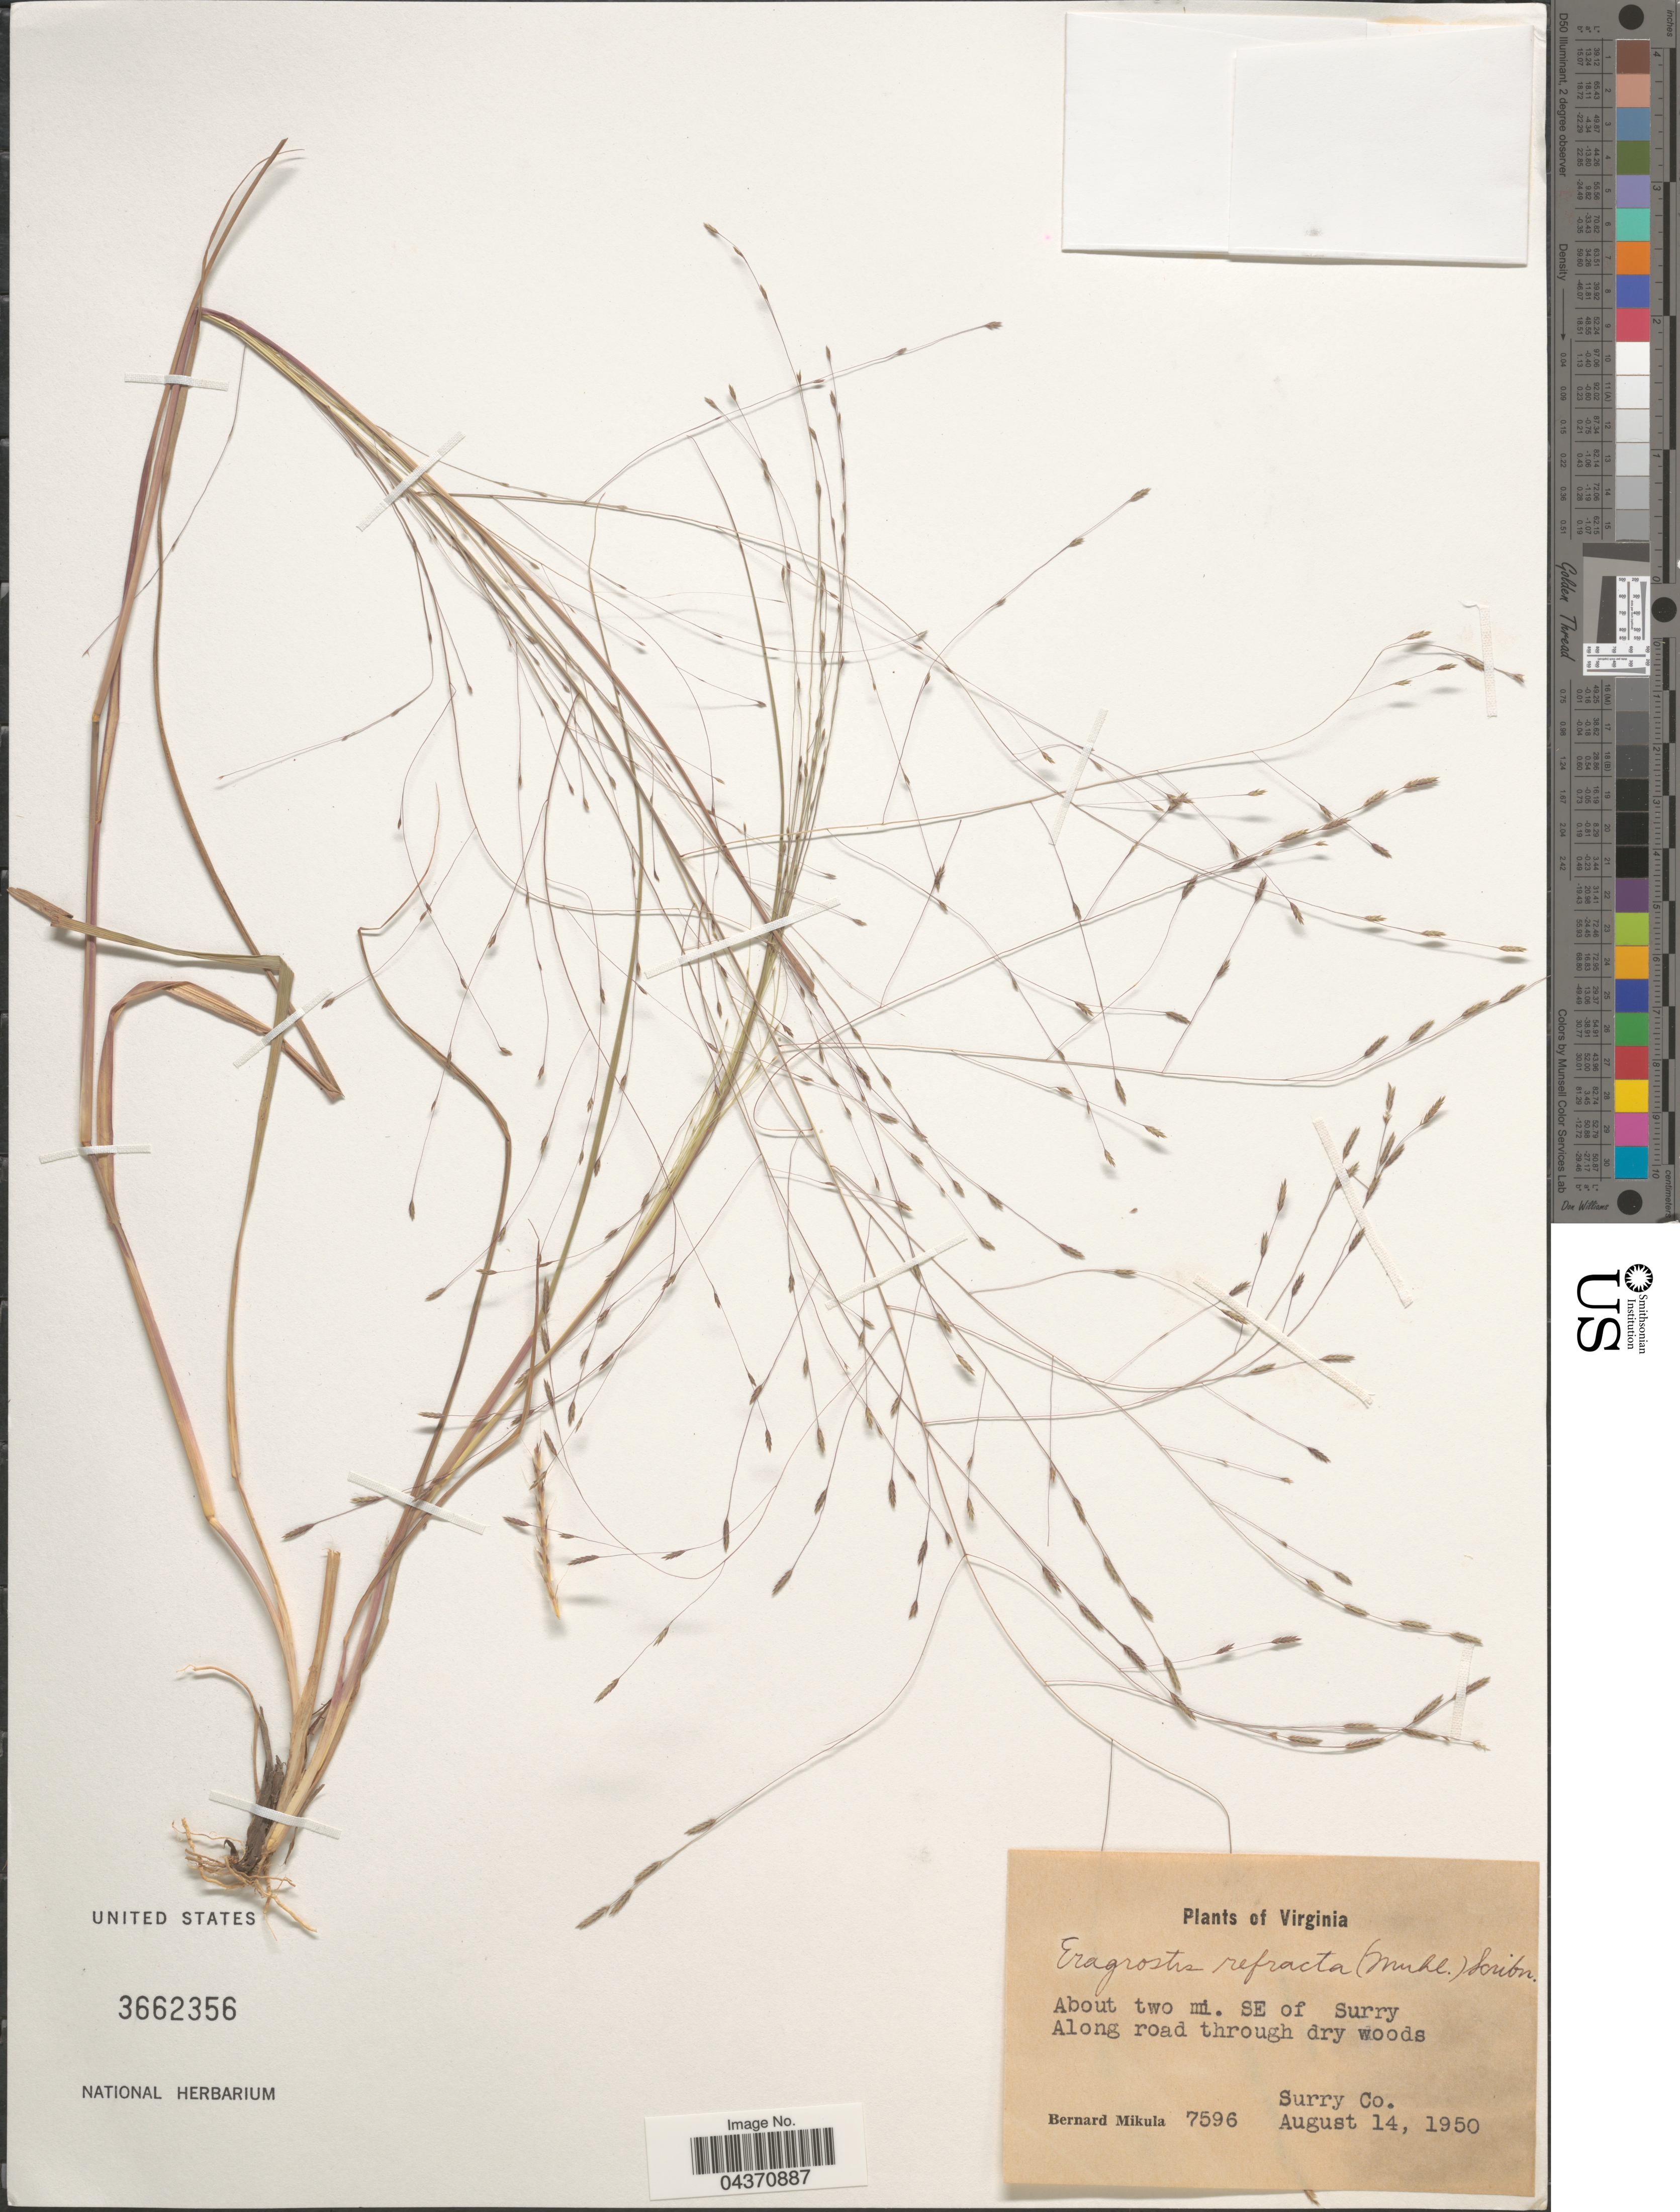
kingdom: Plantae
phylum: Tracheophyta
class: Liliopsida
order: Poales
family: Poaceae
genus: Eragrostis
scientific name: Eragrostis refracta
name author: (Muhl.) Scribn.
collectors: B. Mikula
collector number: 7596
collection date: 1950-08-14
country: United States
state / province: Virginia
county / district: Surry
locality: About two mi. SE of Surry. Along road through dry woods.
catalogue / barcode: US 3662356